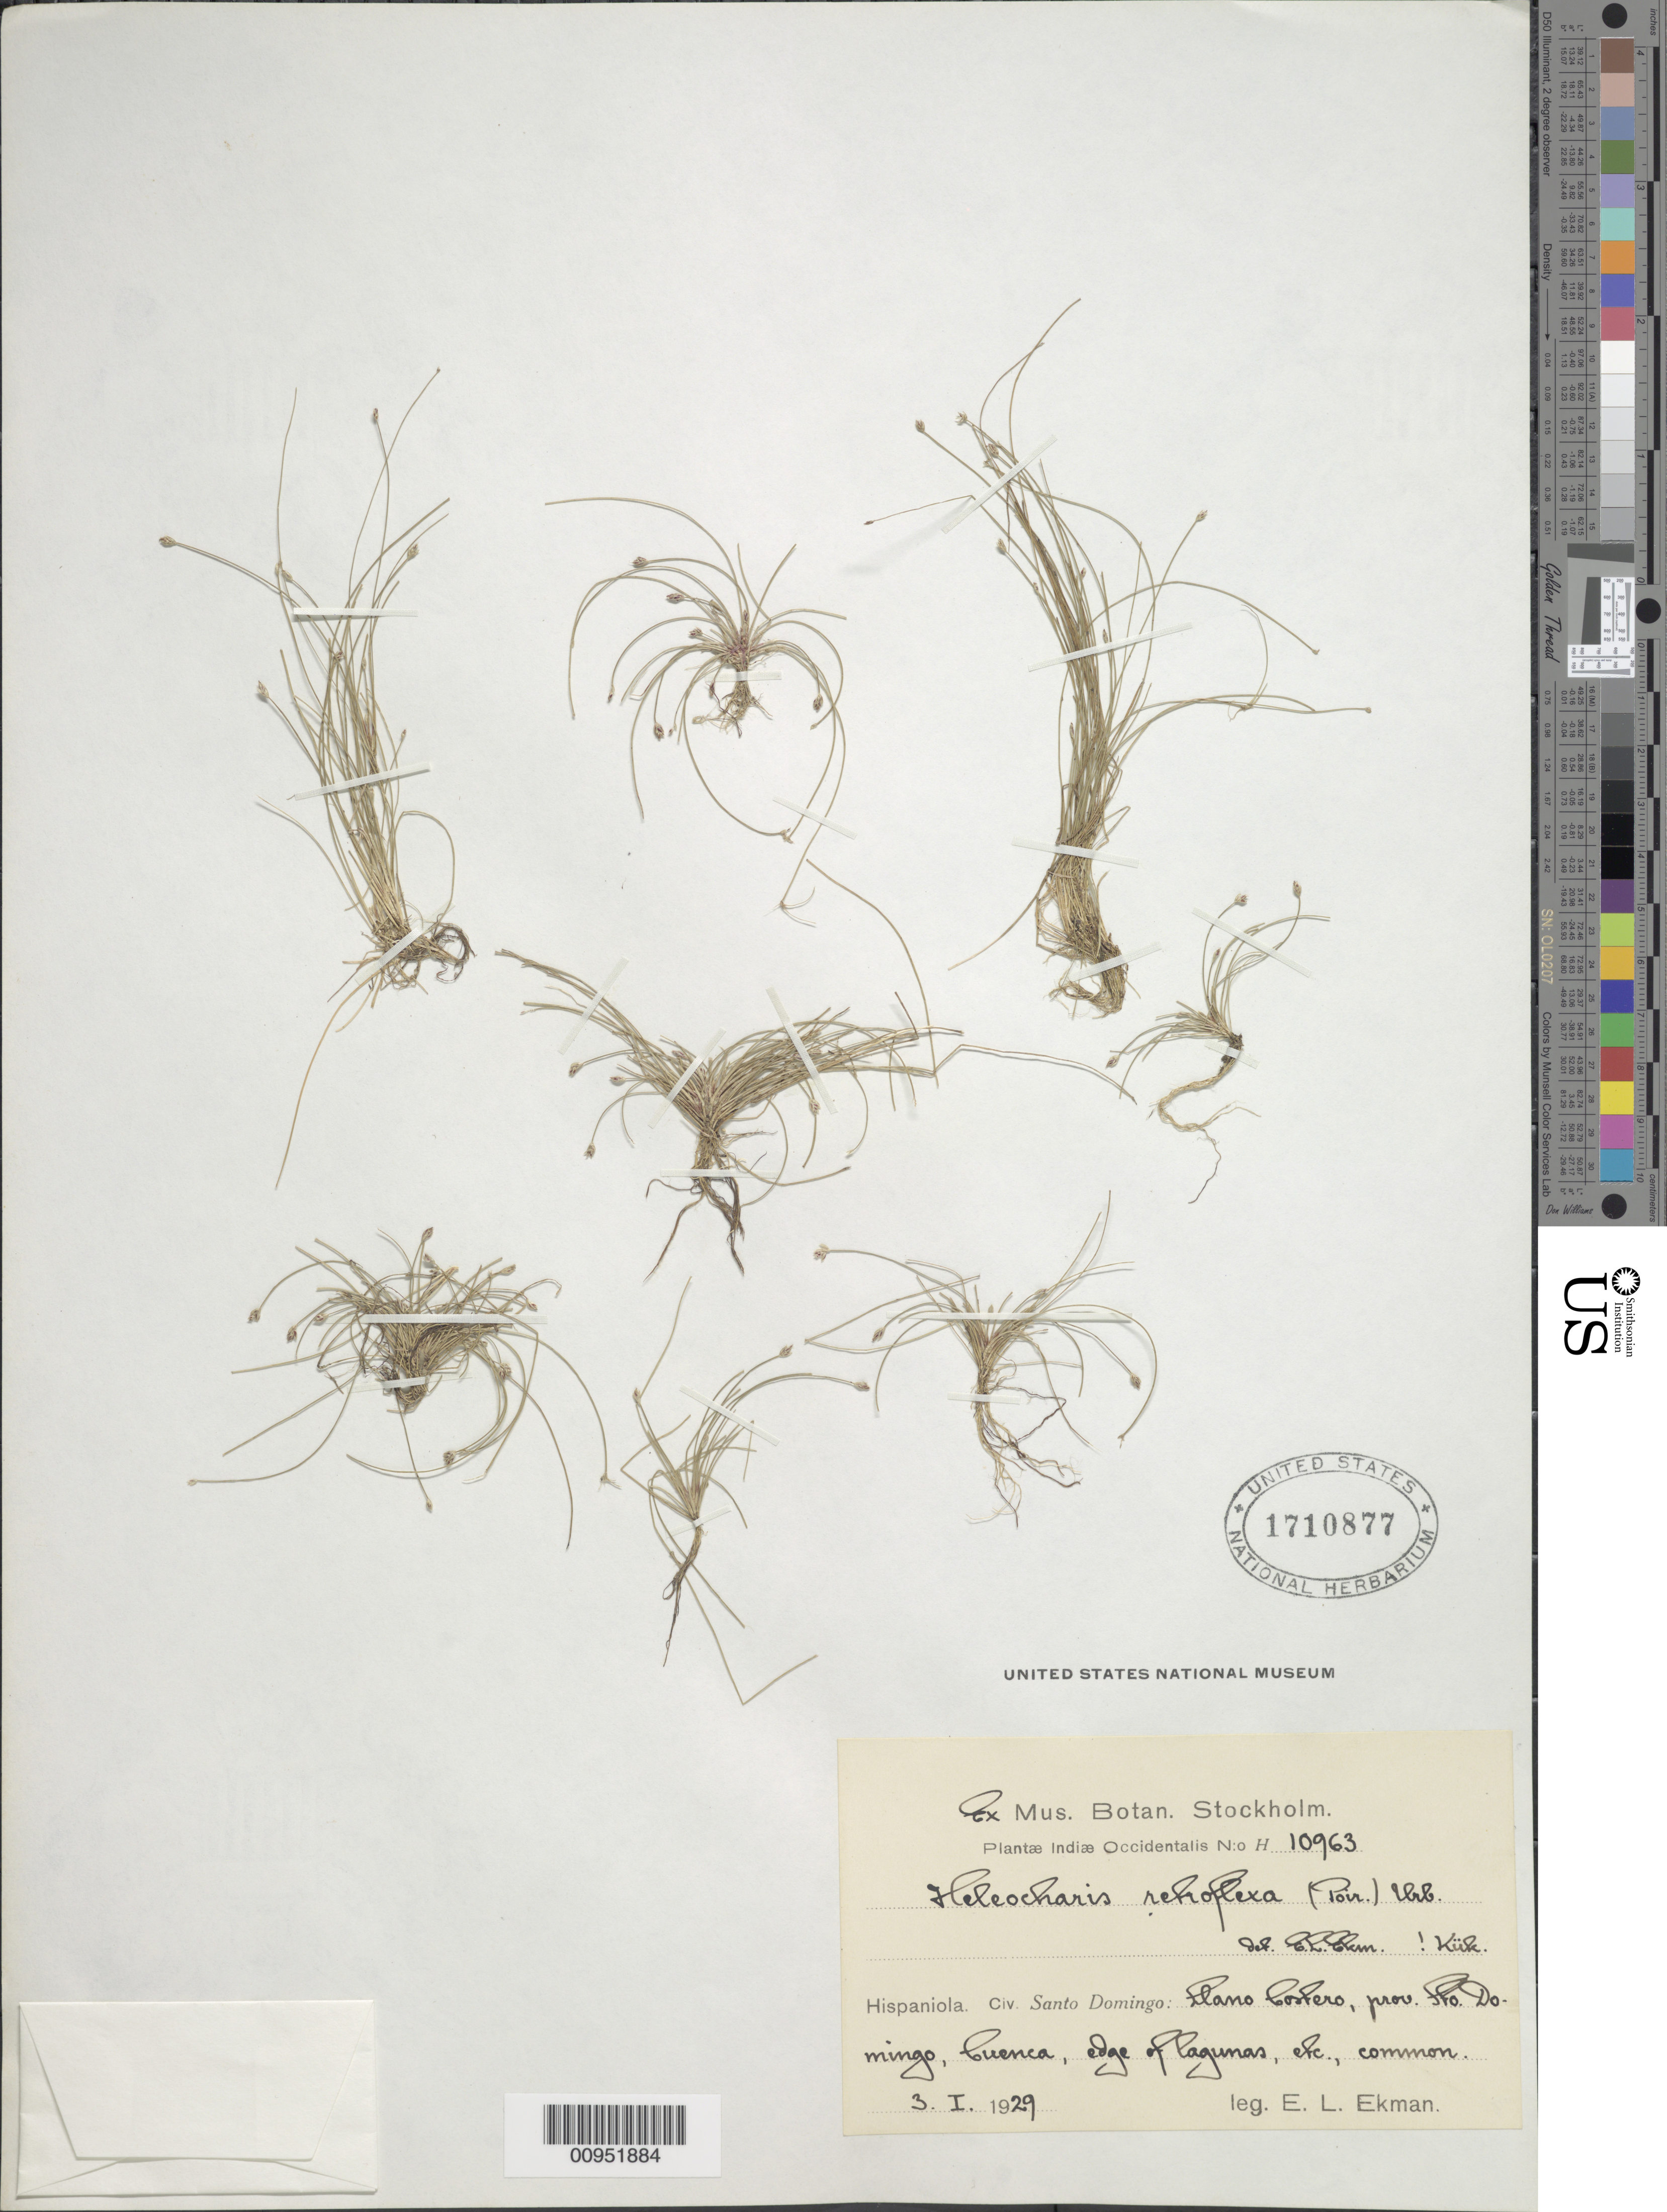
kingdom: Plantae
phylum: Tracheophyta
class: Liliopsida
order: Poales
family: Cyperaceae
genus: Eleocharis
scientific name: Eleocharis retroflexa subsp. retroflexa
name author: (Poir.) Urb.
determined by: Kükenthal, G.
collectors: E. L. Ekman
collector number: H 10963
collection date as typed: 03 Jan 1929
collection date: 1929-01-03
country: Dominican Republic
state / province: Santo Domingo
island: Hispaniola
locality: Llano Costero, Cuenca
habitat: Edge of lagunas, etc.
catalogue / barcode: US 1710877